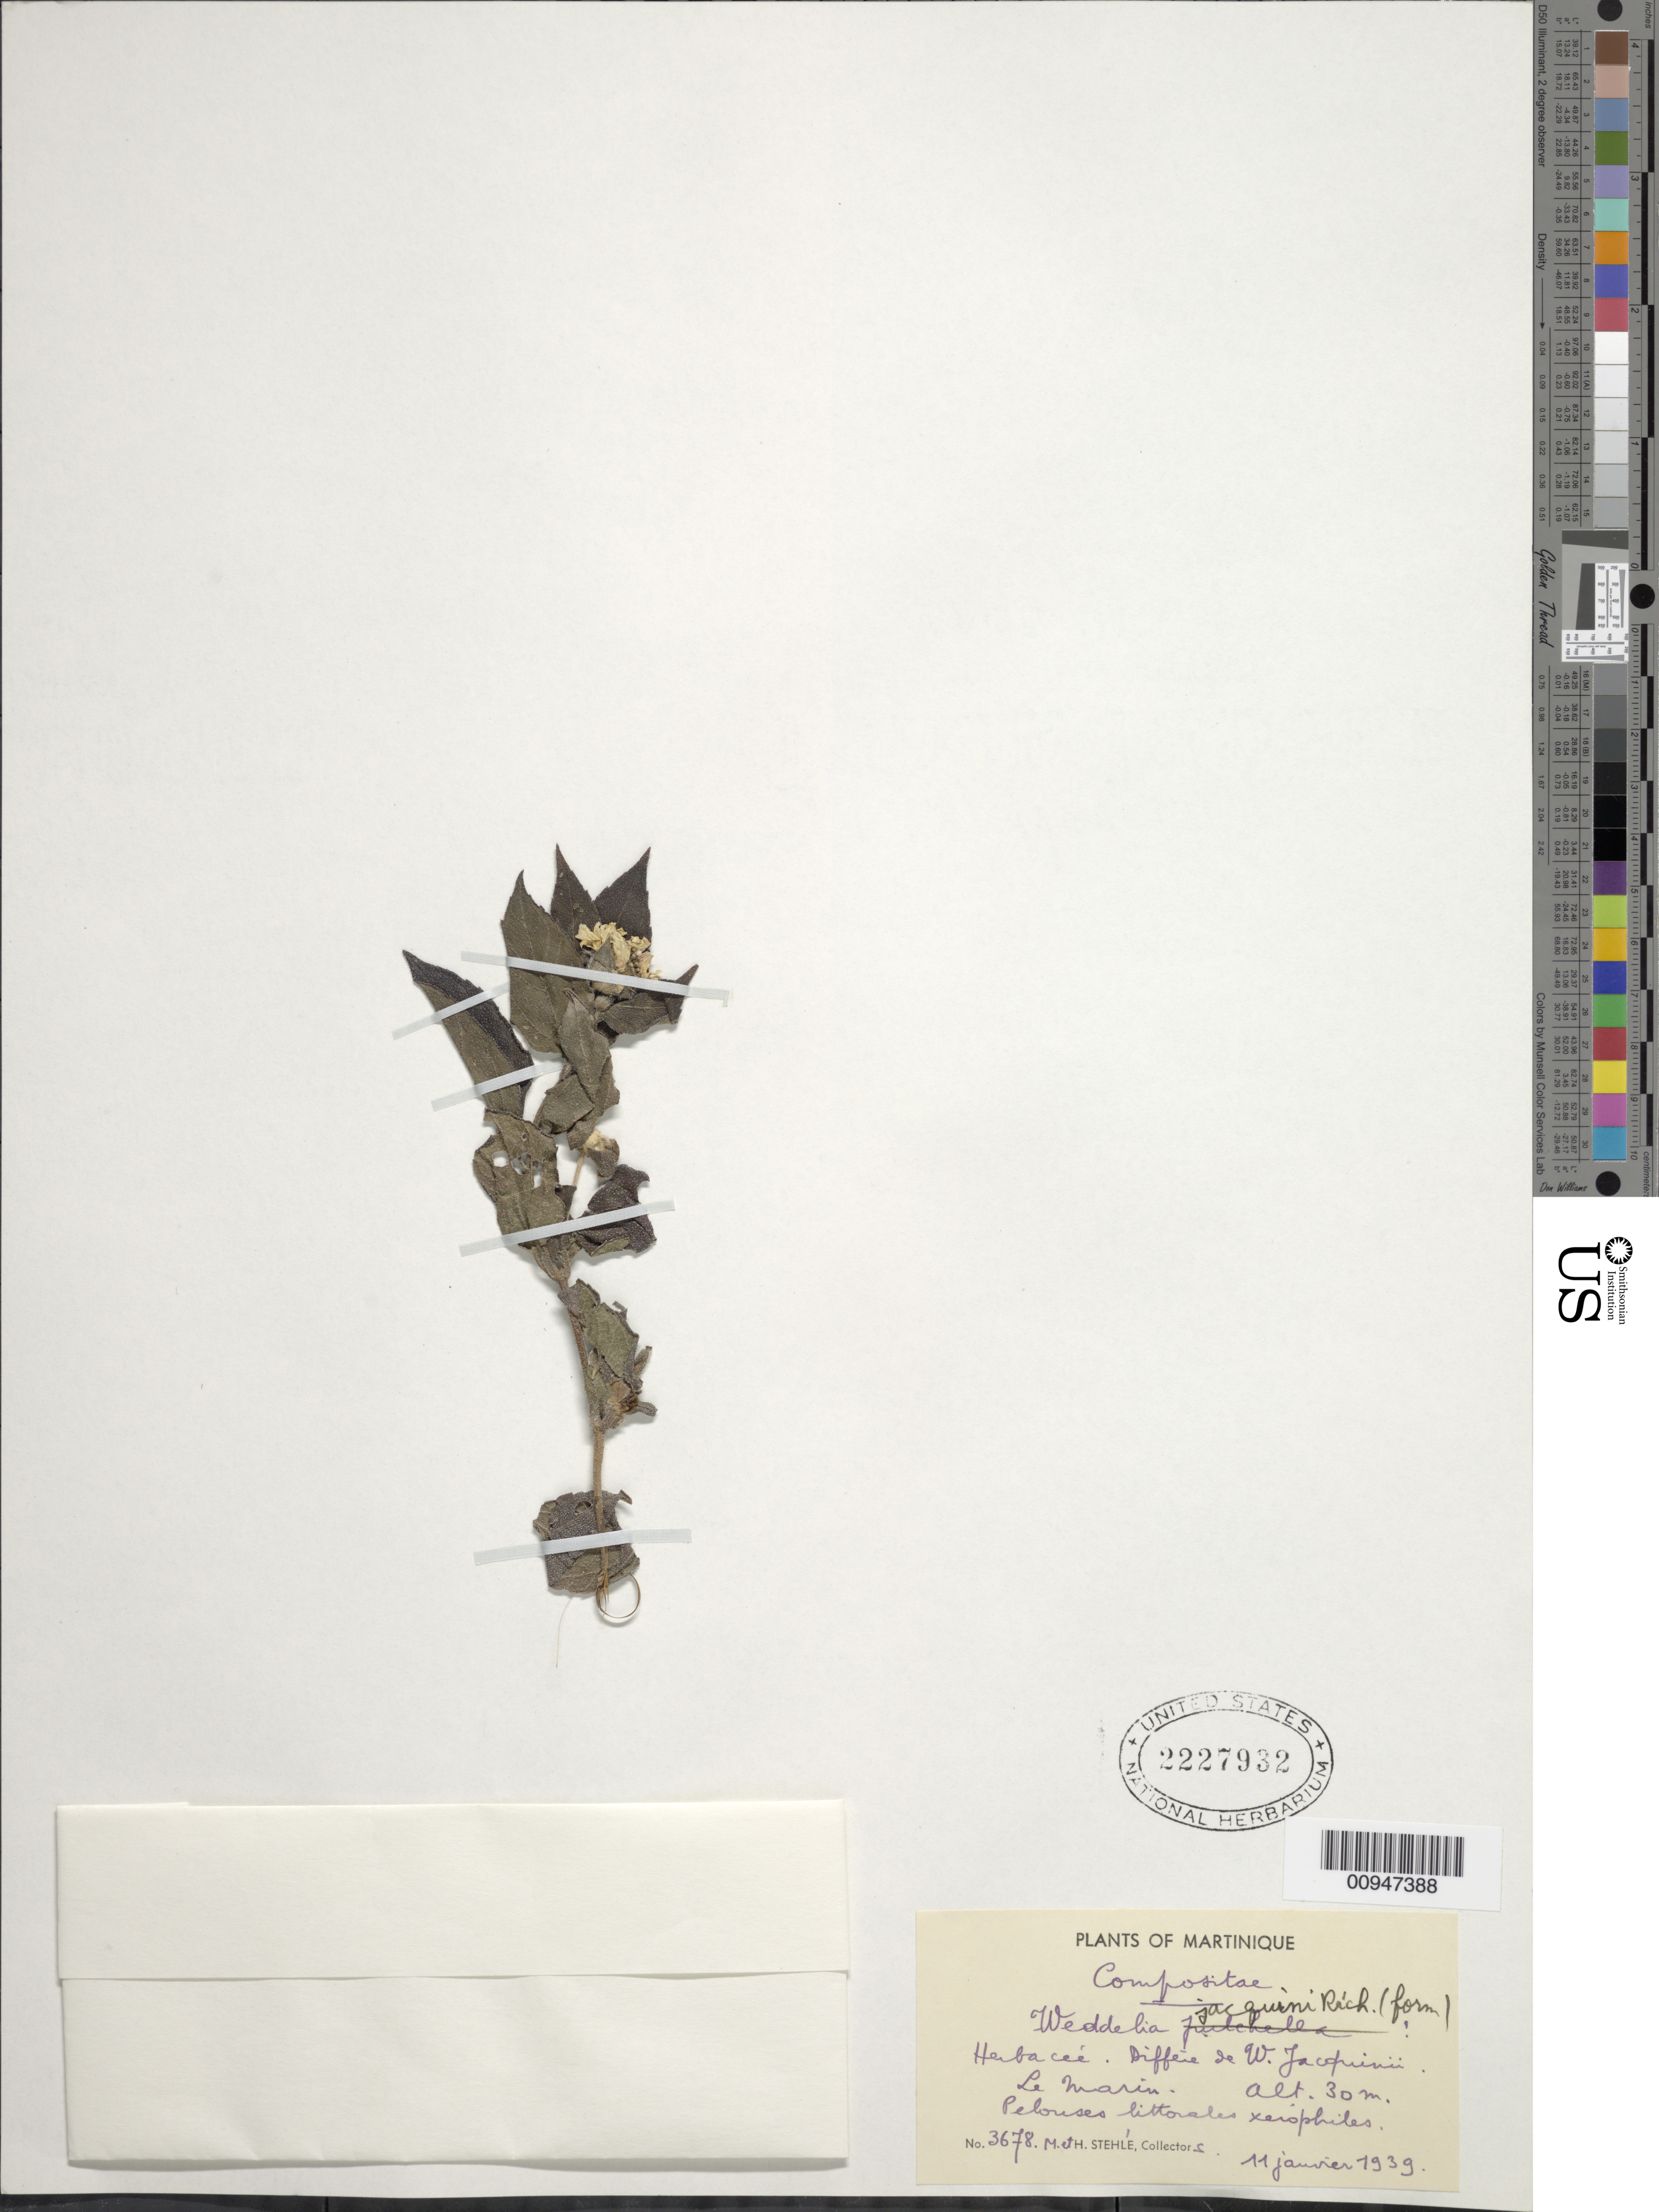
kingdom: Plantae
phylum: Tracheophyta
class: Magnoliopsida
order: Asterales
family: Asteraceae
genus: Wedelia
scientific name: Wedelia calycina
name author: Rich.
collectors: H. Stehlé & M. Stehlé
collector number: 3678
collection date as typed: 11 Jan 1939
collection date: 1939-01-11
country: Martinique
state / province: Le Marin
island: Martinique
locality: Le Marin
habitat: Pelouses littorales xerophiles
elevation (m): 30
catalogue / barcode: US 2227932